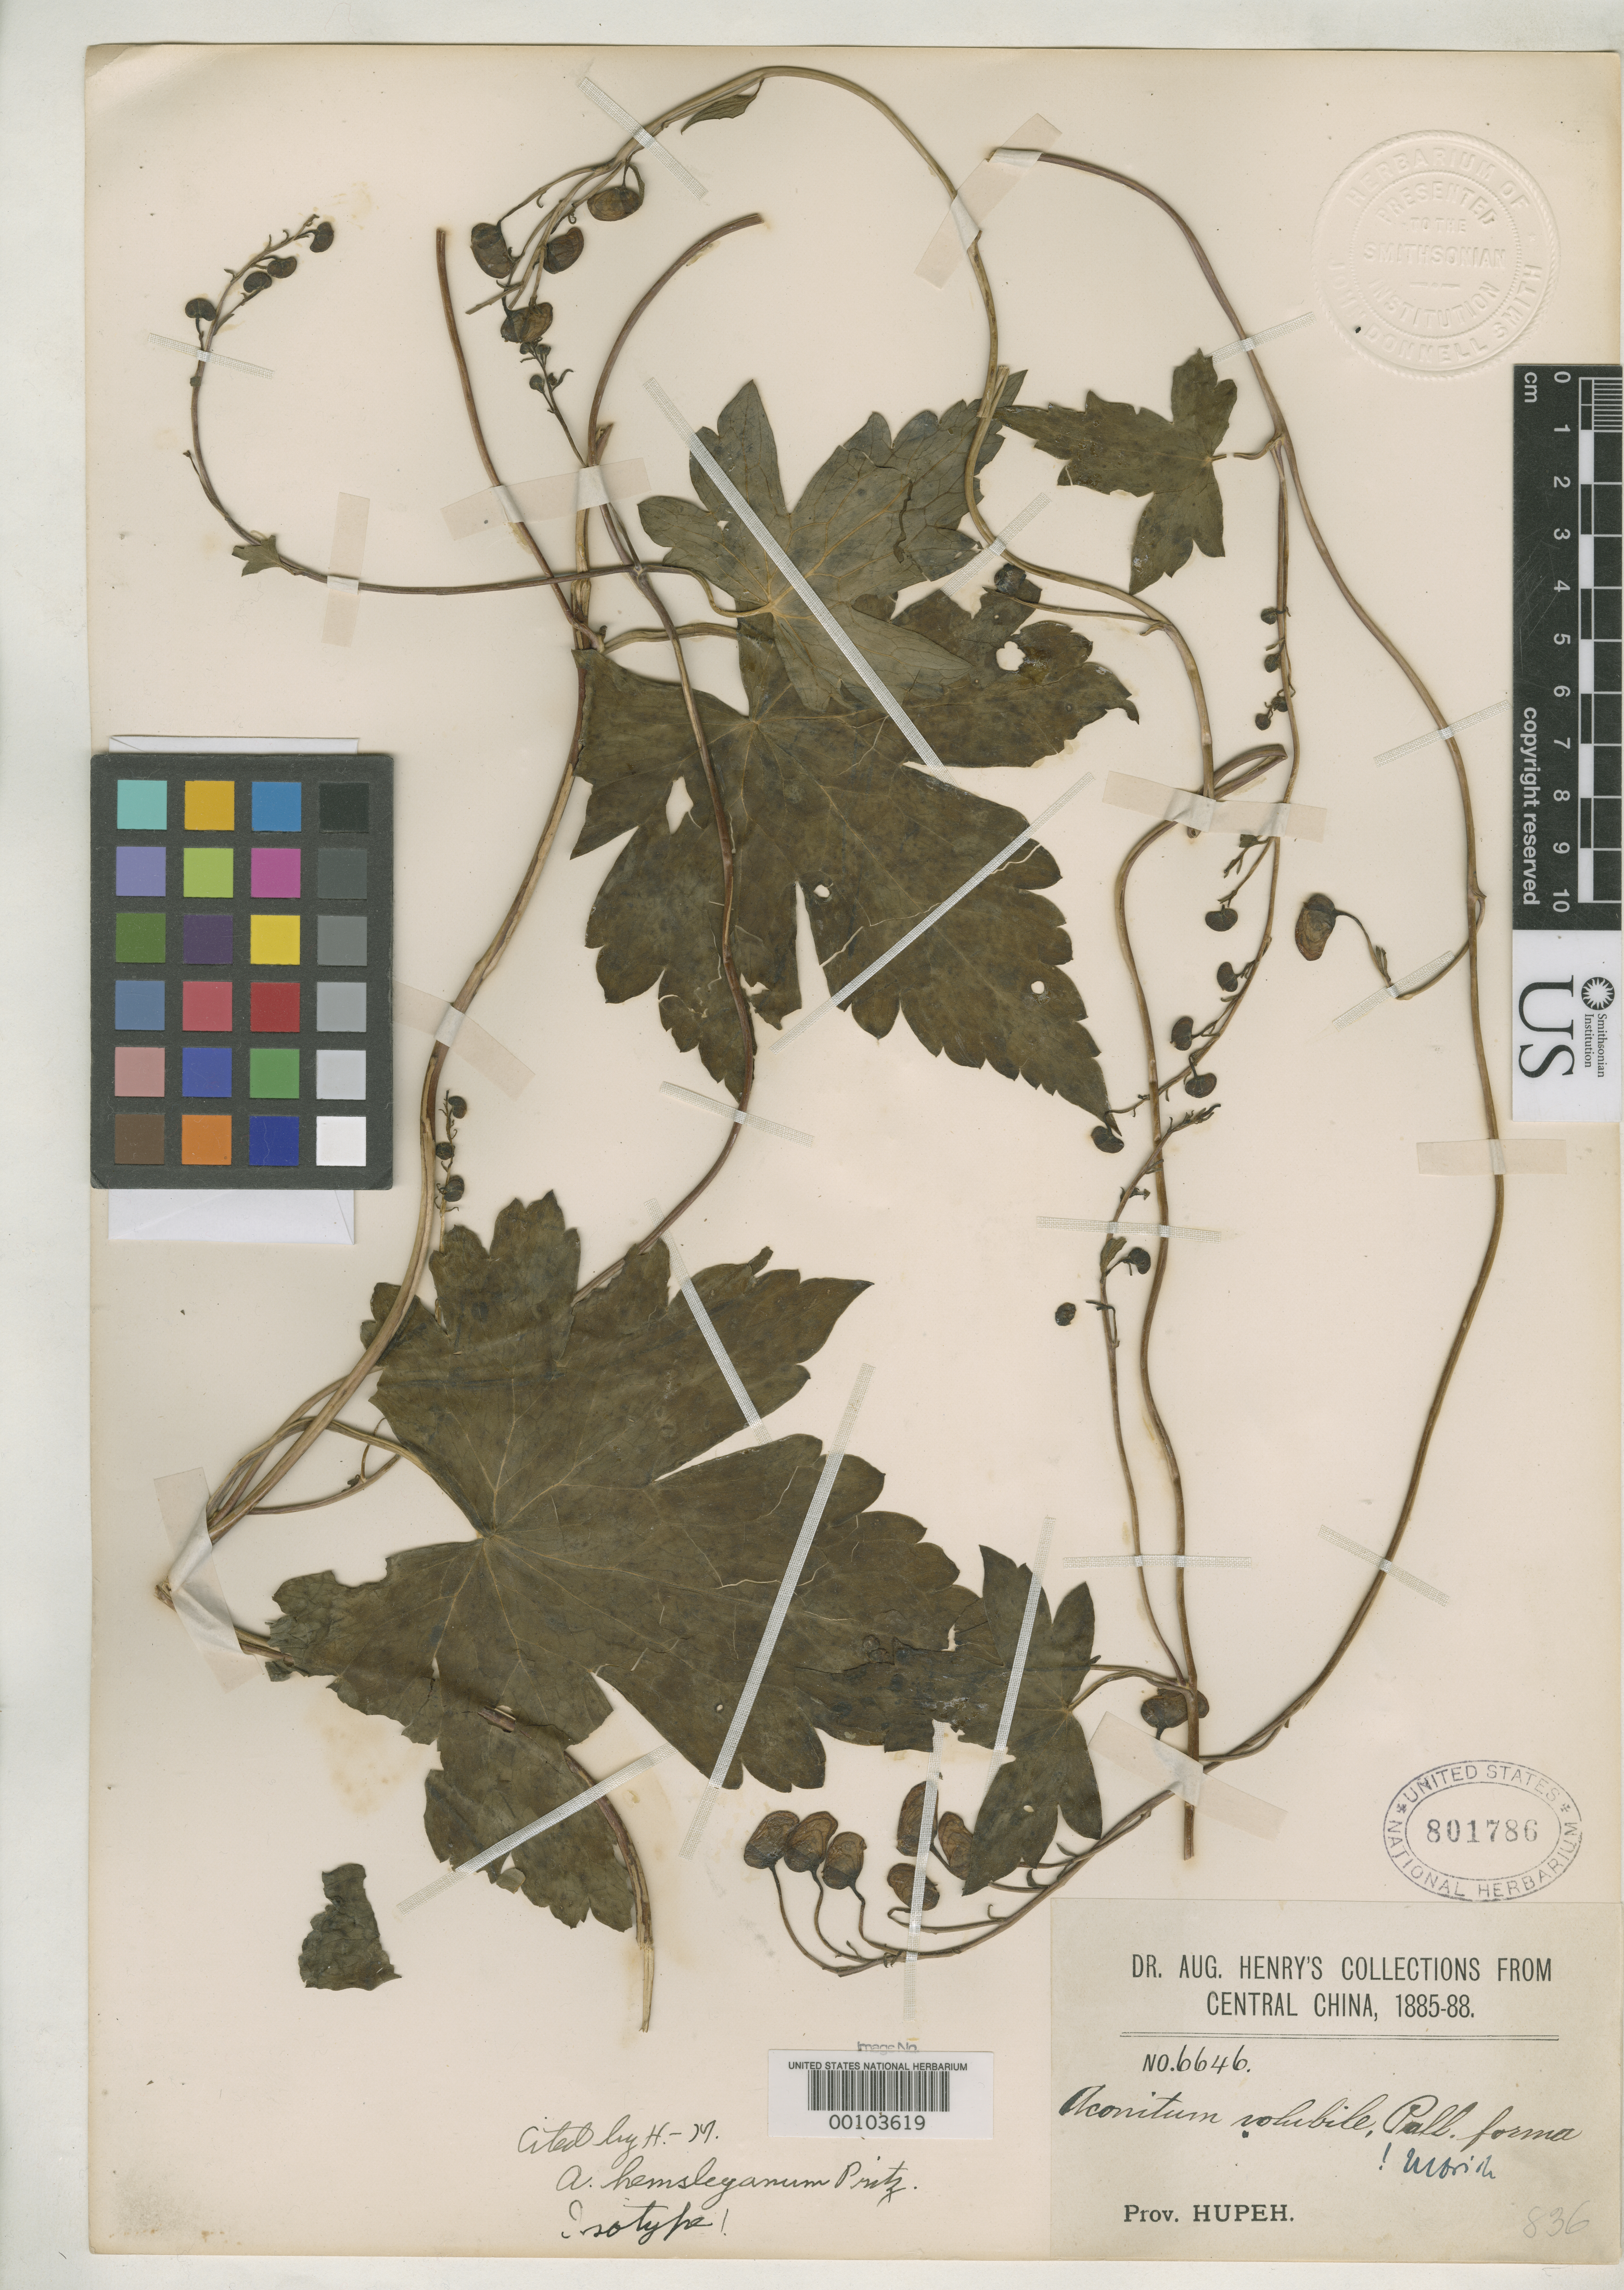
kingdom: Plantae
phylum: Tracheophyta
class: Magnoliopsida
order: Ranunculales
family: Ranunculaceae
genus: Aconitum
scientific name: Aconitum hemsleyanum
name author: E. Pritz.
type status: Isotype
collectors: A. Henry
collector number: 6646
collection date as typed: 1885-88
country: China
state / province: Hubei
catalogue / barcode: US 801786